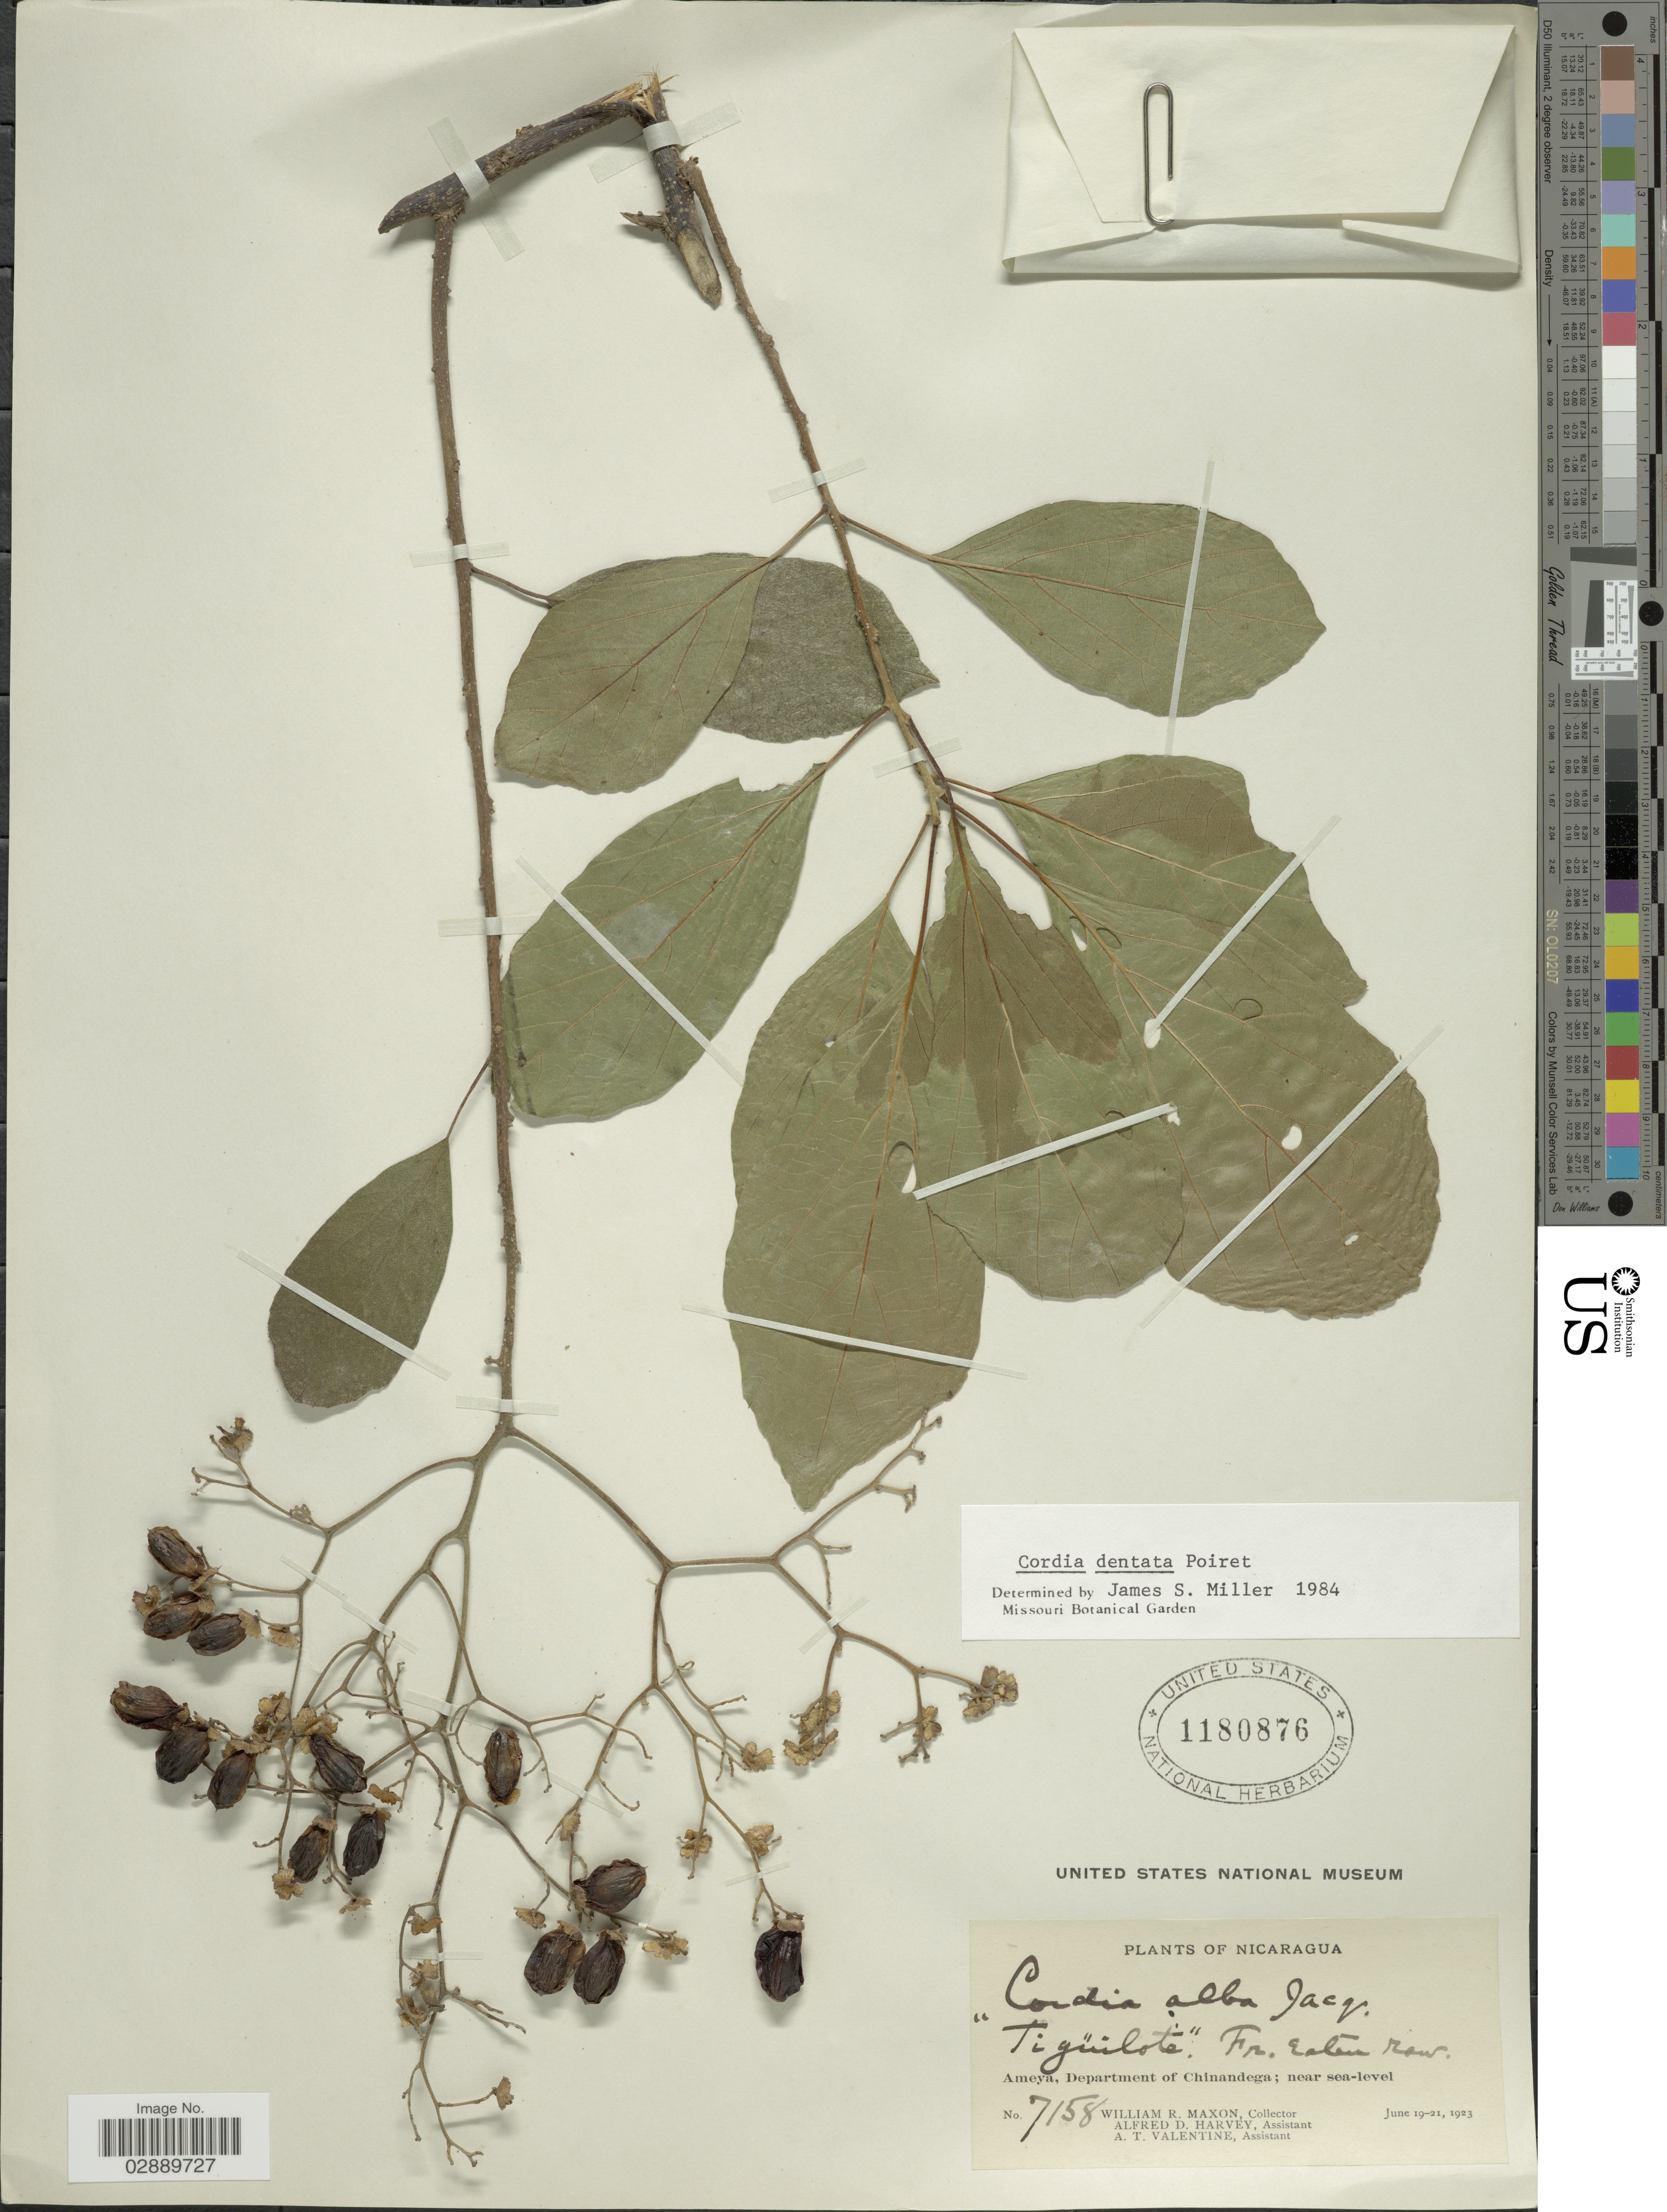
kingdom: Plantae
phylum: Tracheophyta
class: Magnoliopsida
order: Boraginales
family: Cordiaceae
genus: Cordia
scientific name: Cordia dentata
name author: Poir.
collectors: W. R. Maxon, A. D. Harvey & A. Valentine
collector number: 7158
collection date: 1923-06-19/1923-06-21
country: Nicaragua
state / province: Chinandega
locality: Ameya, Department of Chinandega.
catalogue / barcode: US 1180876